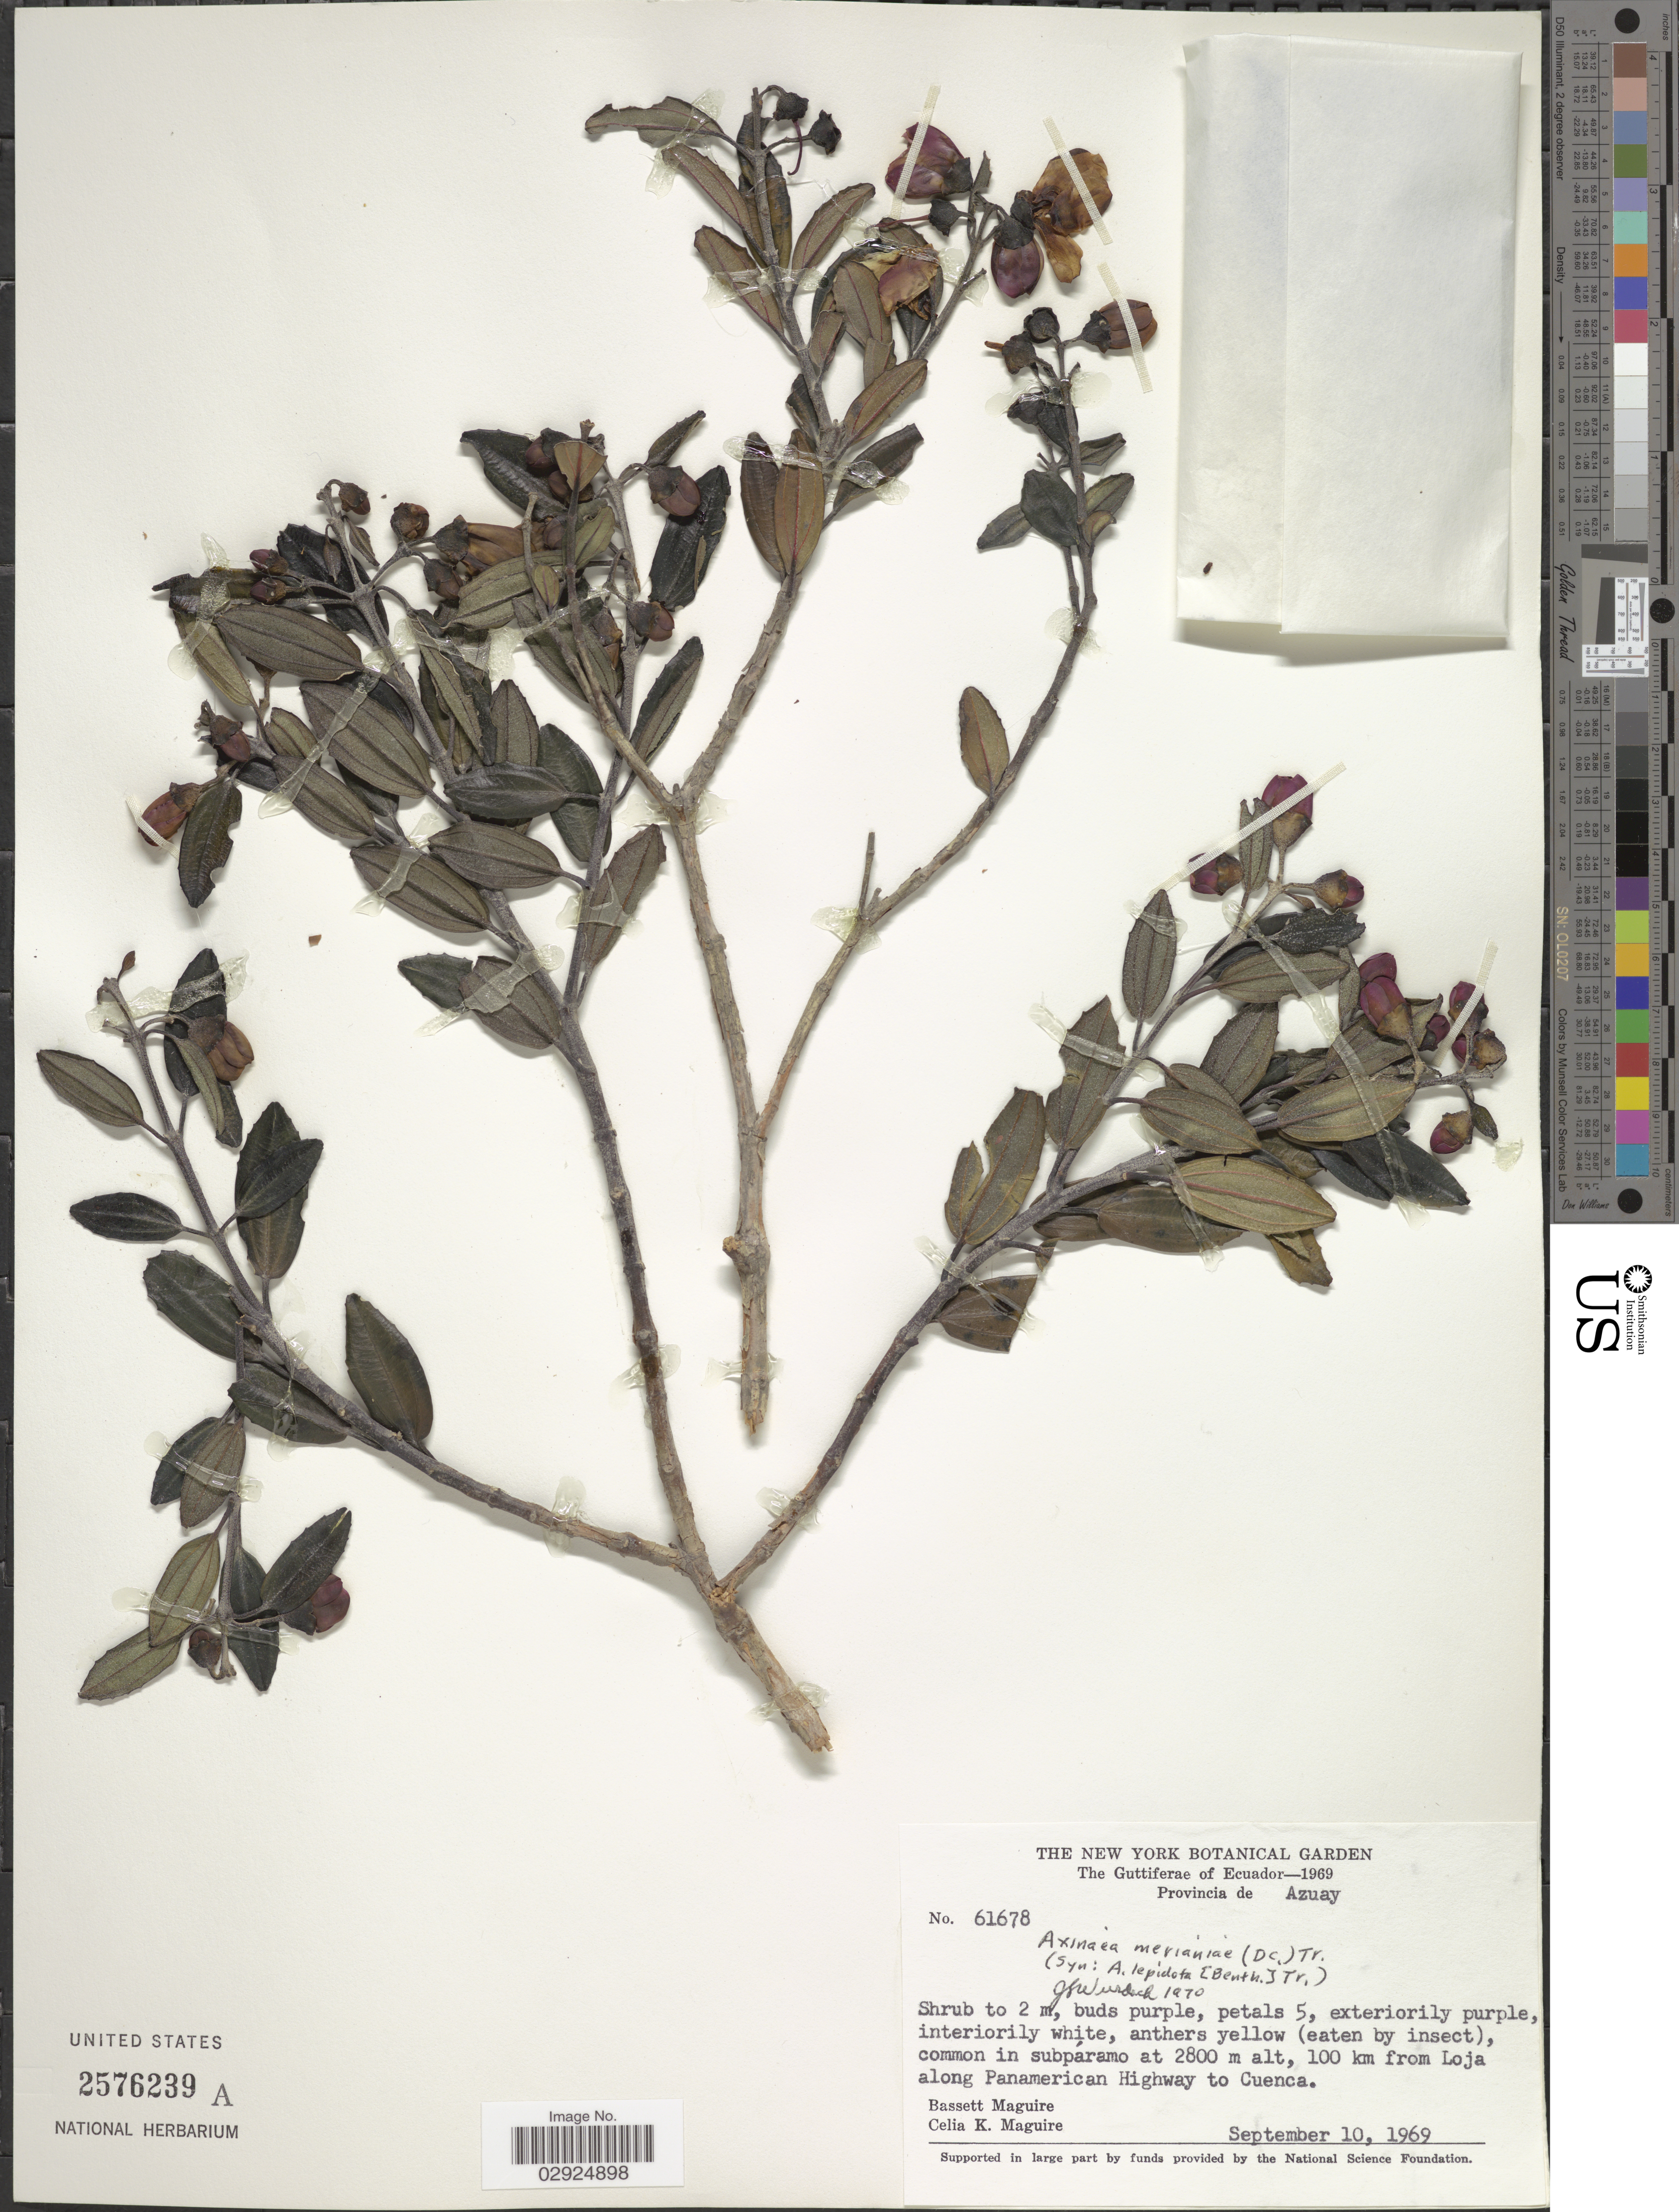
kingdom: Plantae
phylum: Tracheophyta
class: Magnoliopsida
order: Myrtales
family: Melastomataceae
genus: Axinaea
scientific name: Axinaea merianiae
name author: (DC.) Triana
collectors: B. Maguire & C. K. Maguire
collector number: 61678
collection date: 1969-09-10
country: Ecuador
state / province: Azuay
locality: Provincia de Azuay, 100 km from Loja along Panamerican Highway to Cuenca.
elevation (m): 2800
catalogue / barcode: US 2576239A